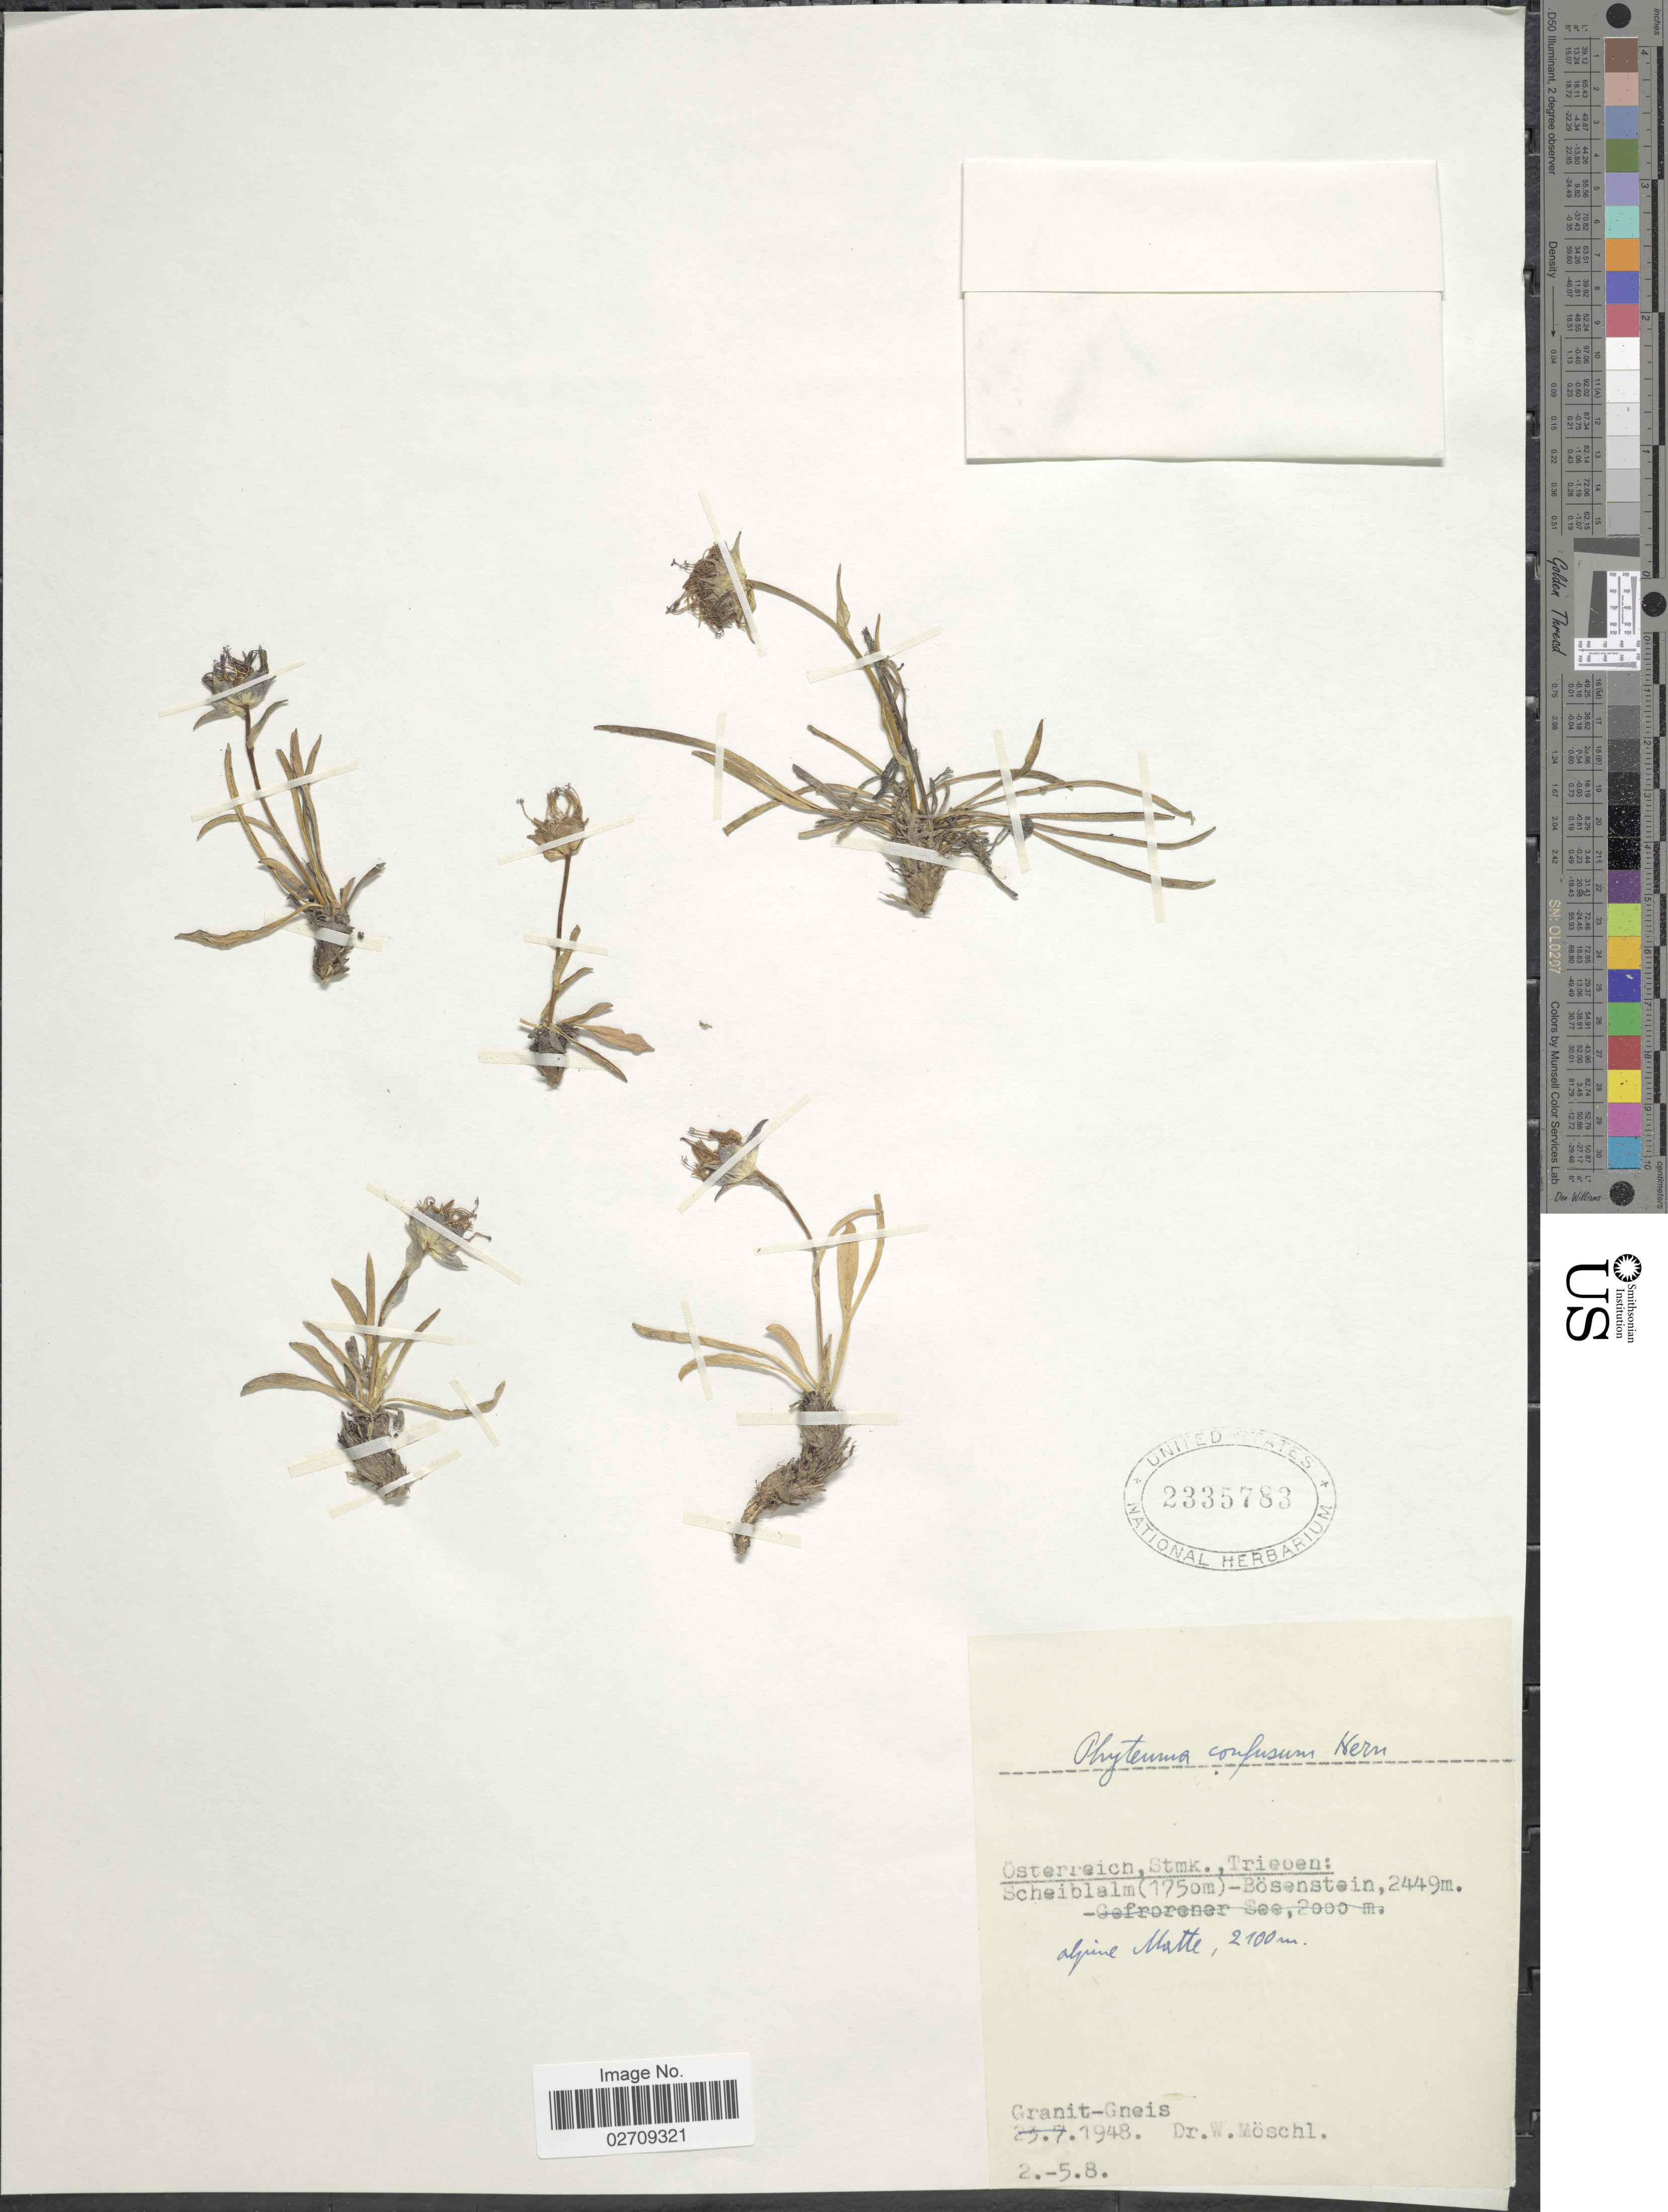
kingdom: Plantae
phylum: Tracheophyta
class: Magnoliopsida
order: Asterales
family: Campanulaceae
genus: Phyteuma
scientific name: Phyteuma confusum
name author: A. Kern.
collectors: W. Moschl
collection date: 1948-08-02/1948-08-05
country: Austria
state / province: Steiermark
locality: Osterreich, Stmk., Trieben: Scheiblalm (1750) - Bosenstein, 2449m Alpine Matte, Granit-Gneis [interpreted] [unsure placement]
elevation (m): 2100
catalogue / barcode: US 2335783